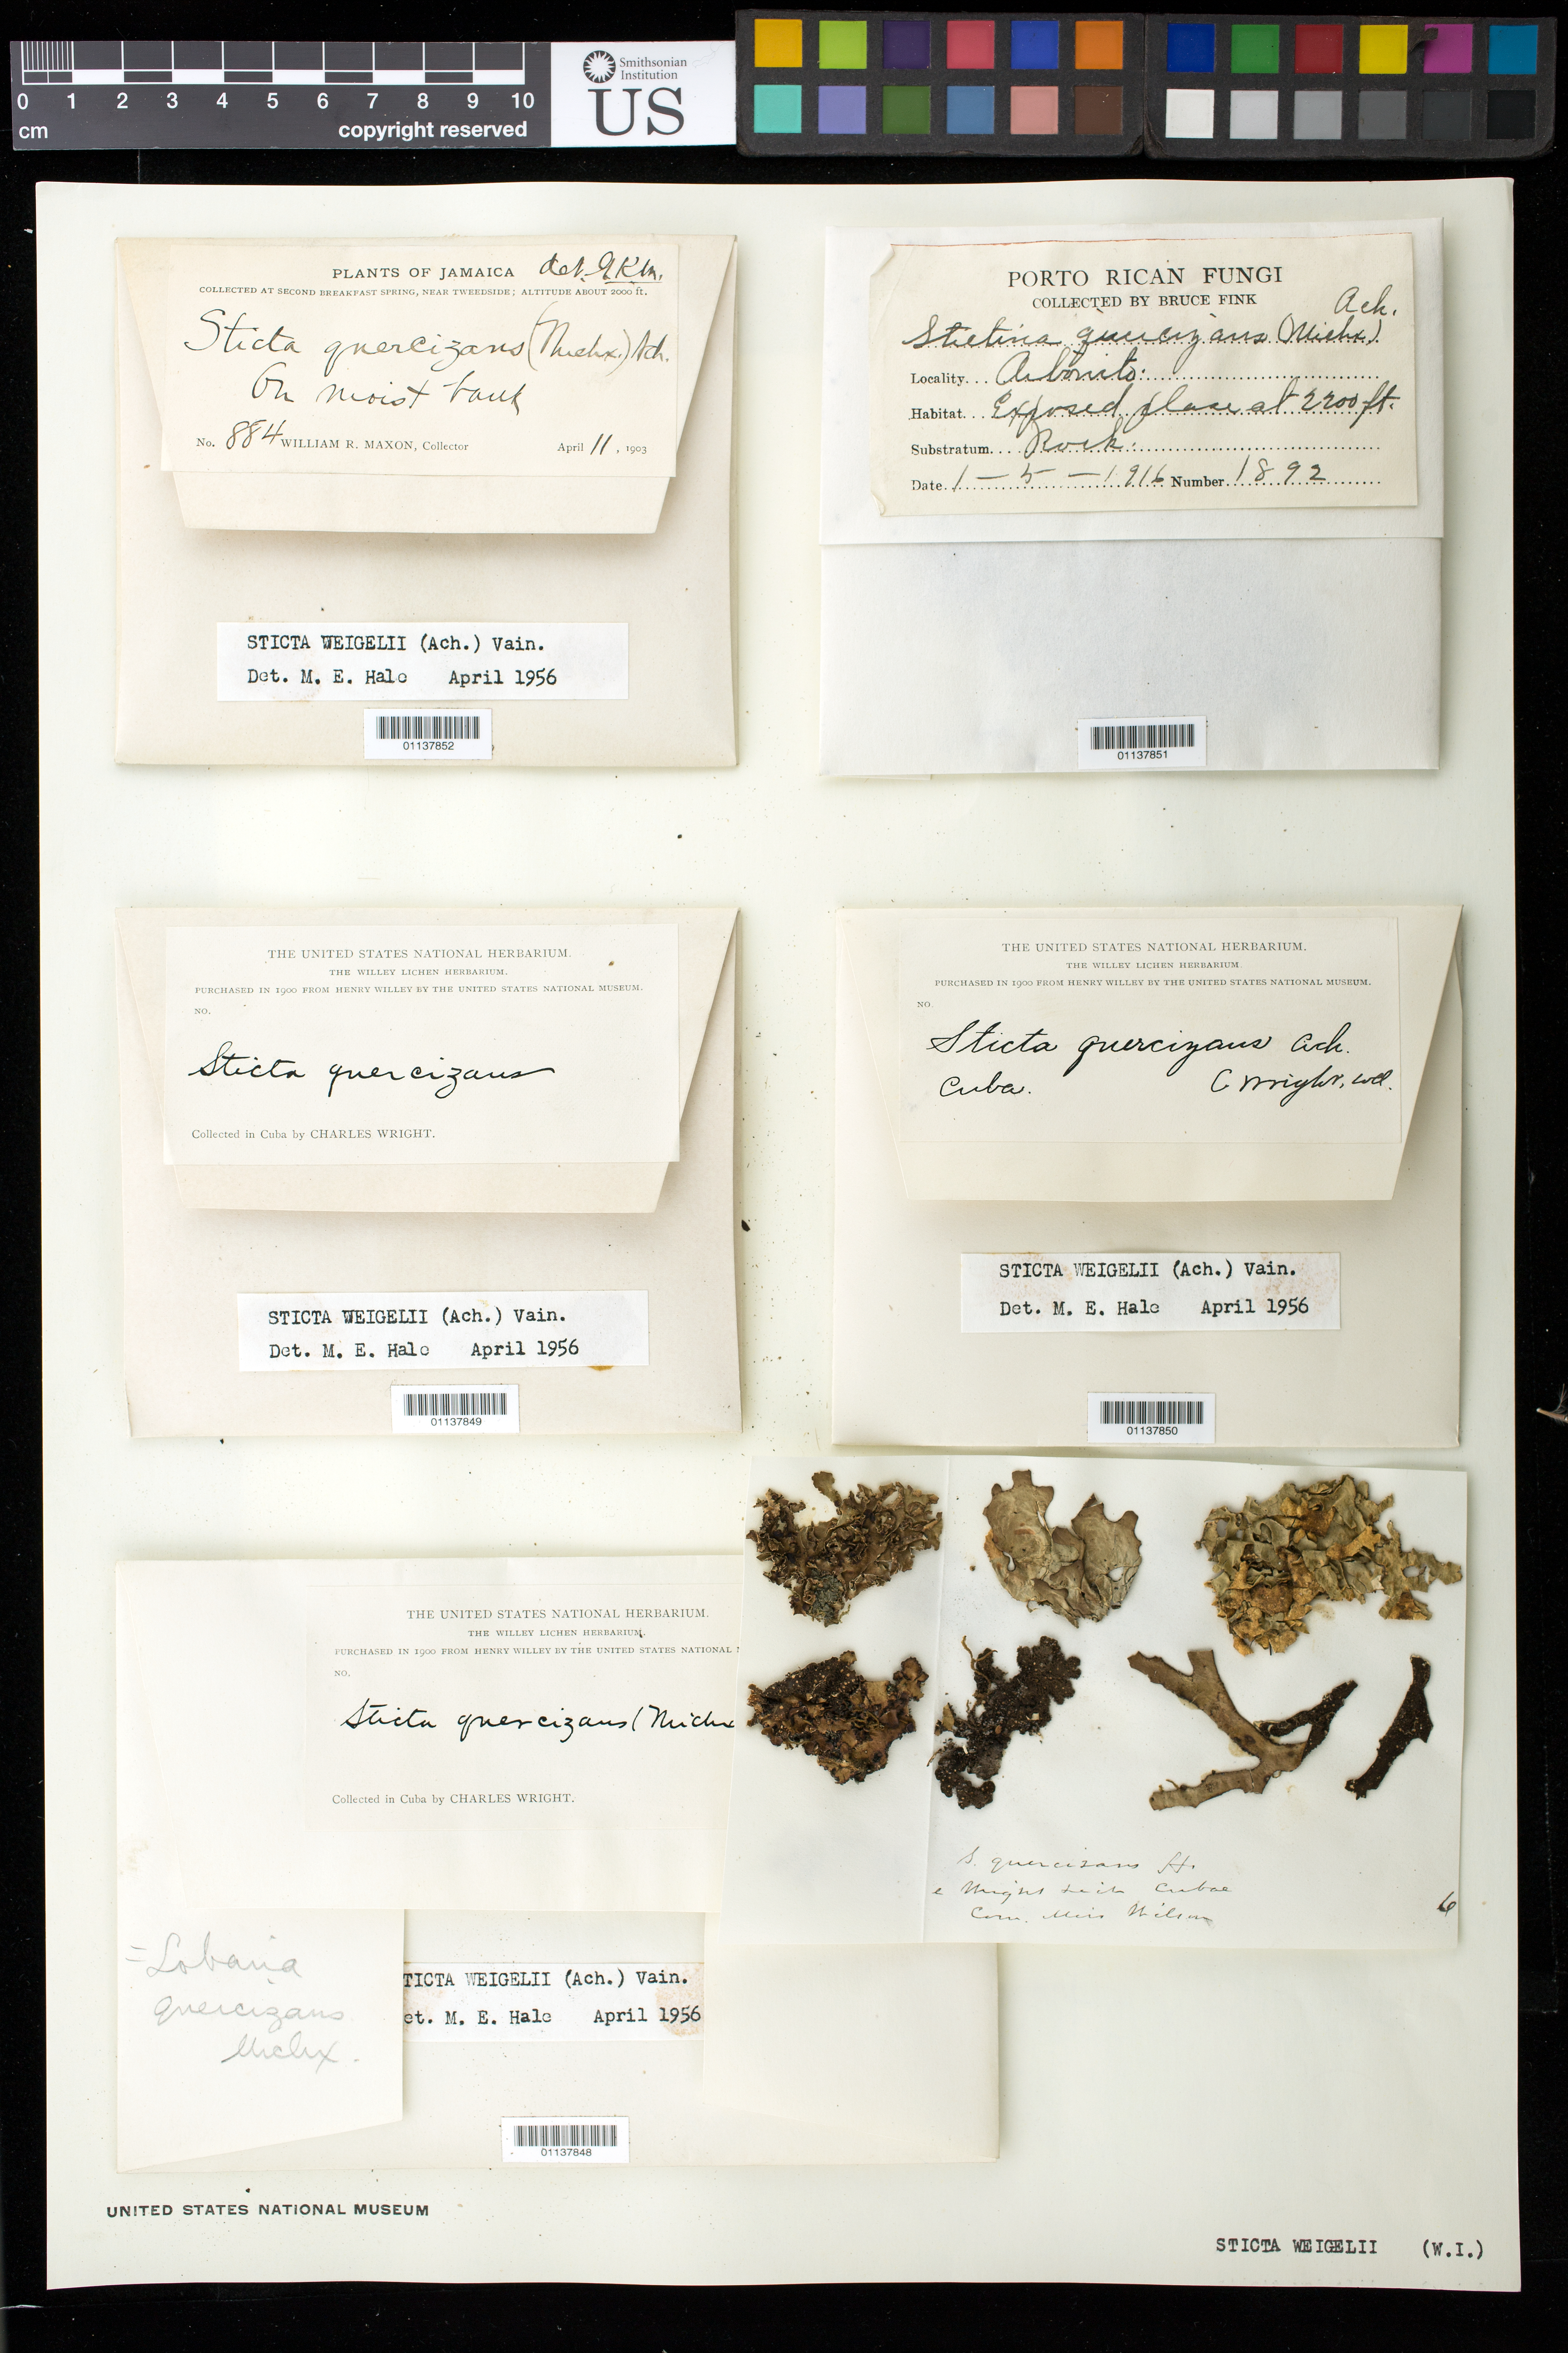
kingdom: Fungi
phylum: Ascomycota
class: Lecanoromycetes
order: Peltigerales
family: Lobariaceae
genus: Sticta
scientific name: Sticta weigelii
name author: (Ach.) Vain.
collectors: C. Wright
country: Cuba